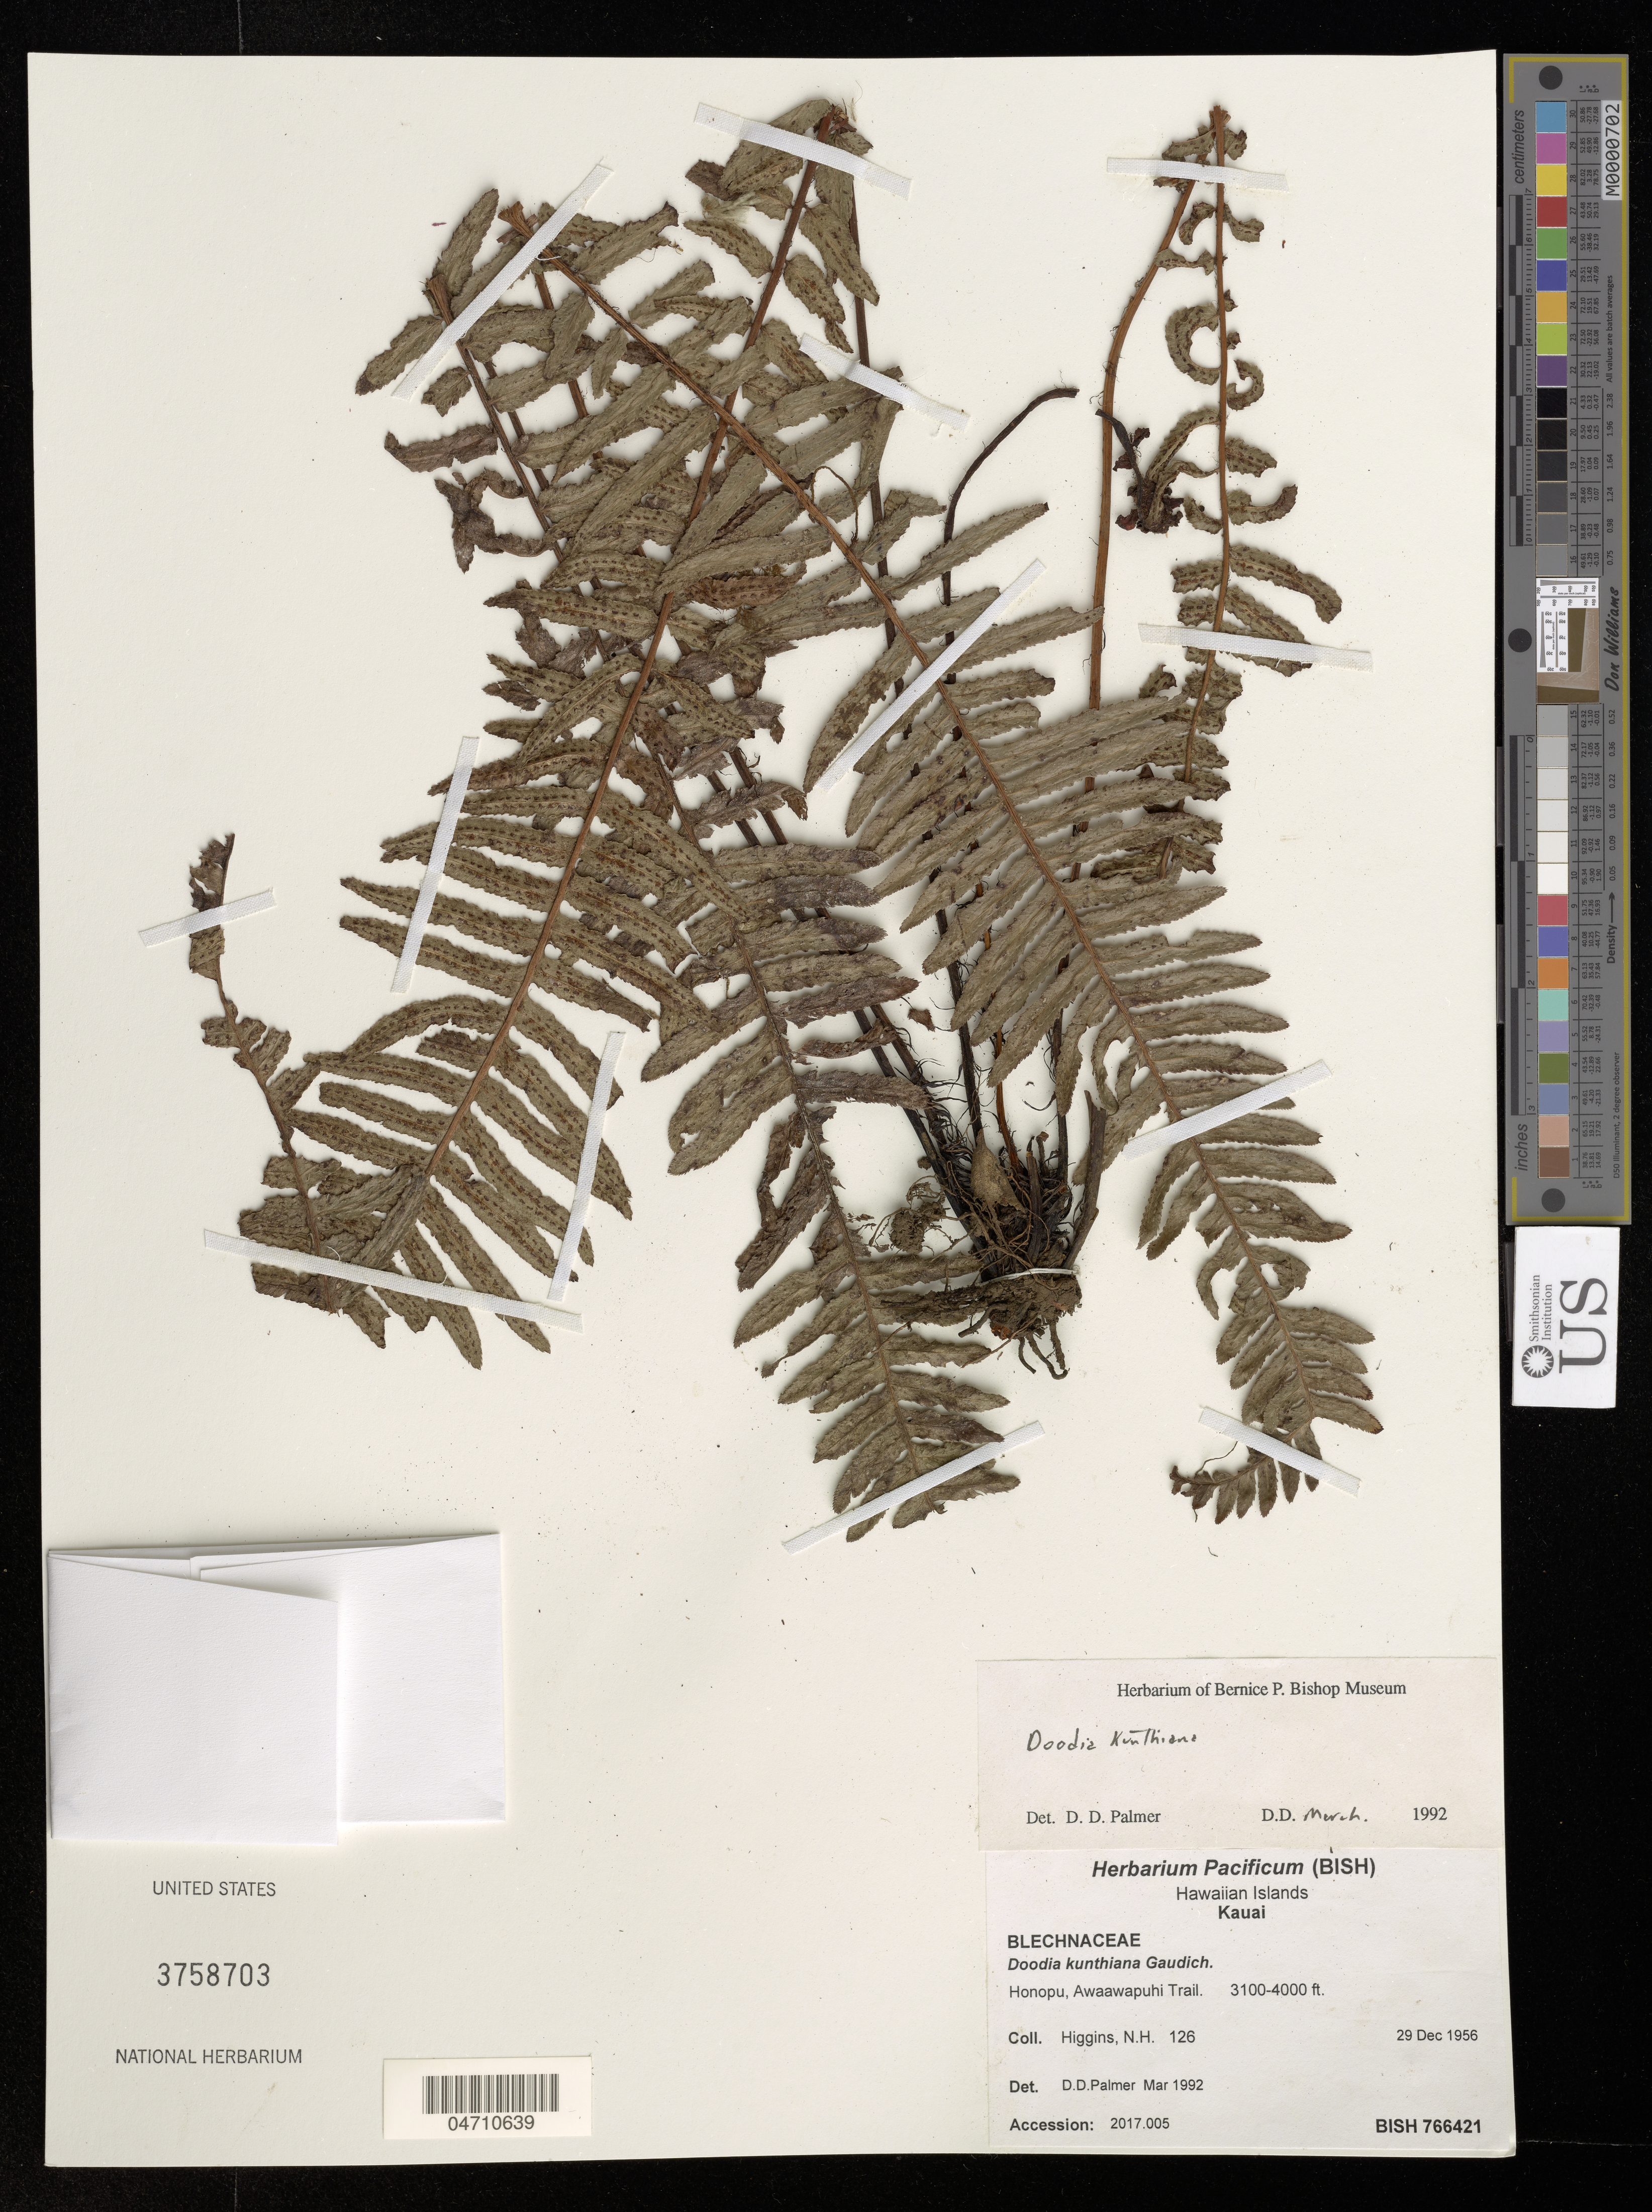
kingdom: Plantae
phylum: Tracheophyta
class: Polypodiopsida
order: Polypodiales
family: Blechnaceae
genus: Doodia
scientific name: Doodia kunthiana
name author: Gaudich.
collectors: N. Higgins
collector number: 126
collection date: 1956-12-29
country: United States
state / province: Hawaii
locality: Hawaiian Islands. Kauai. Honopu, Awaawapuhi Trail.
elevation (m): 945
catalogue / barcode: US 3758703